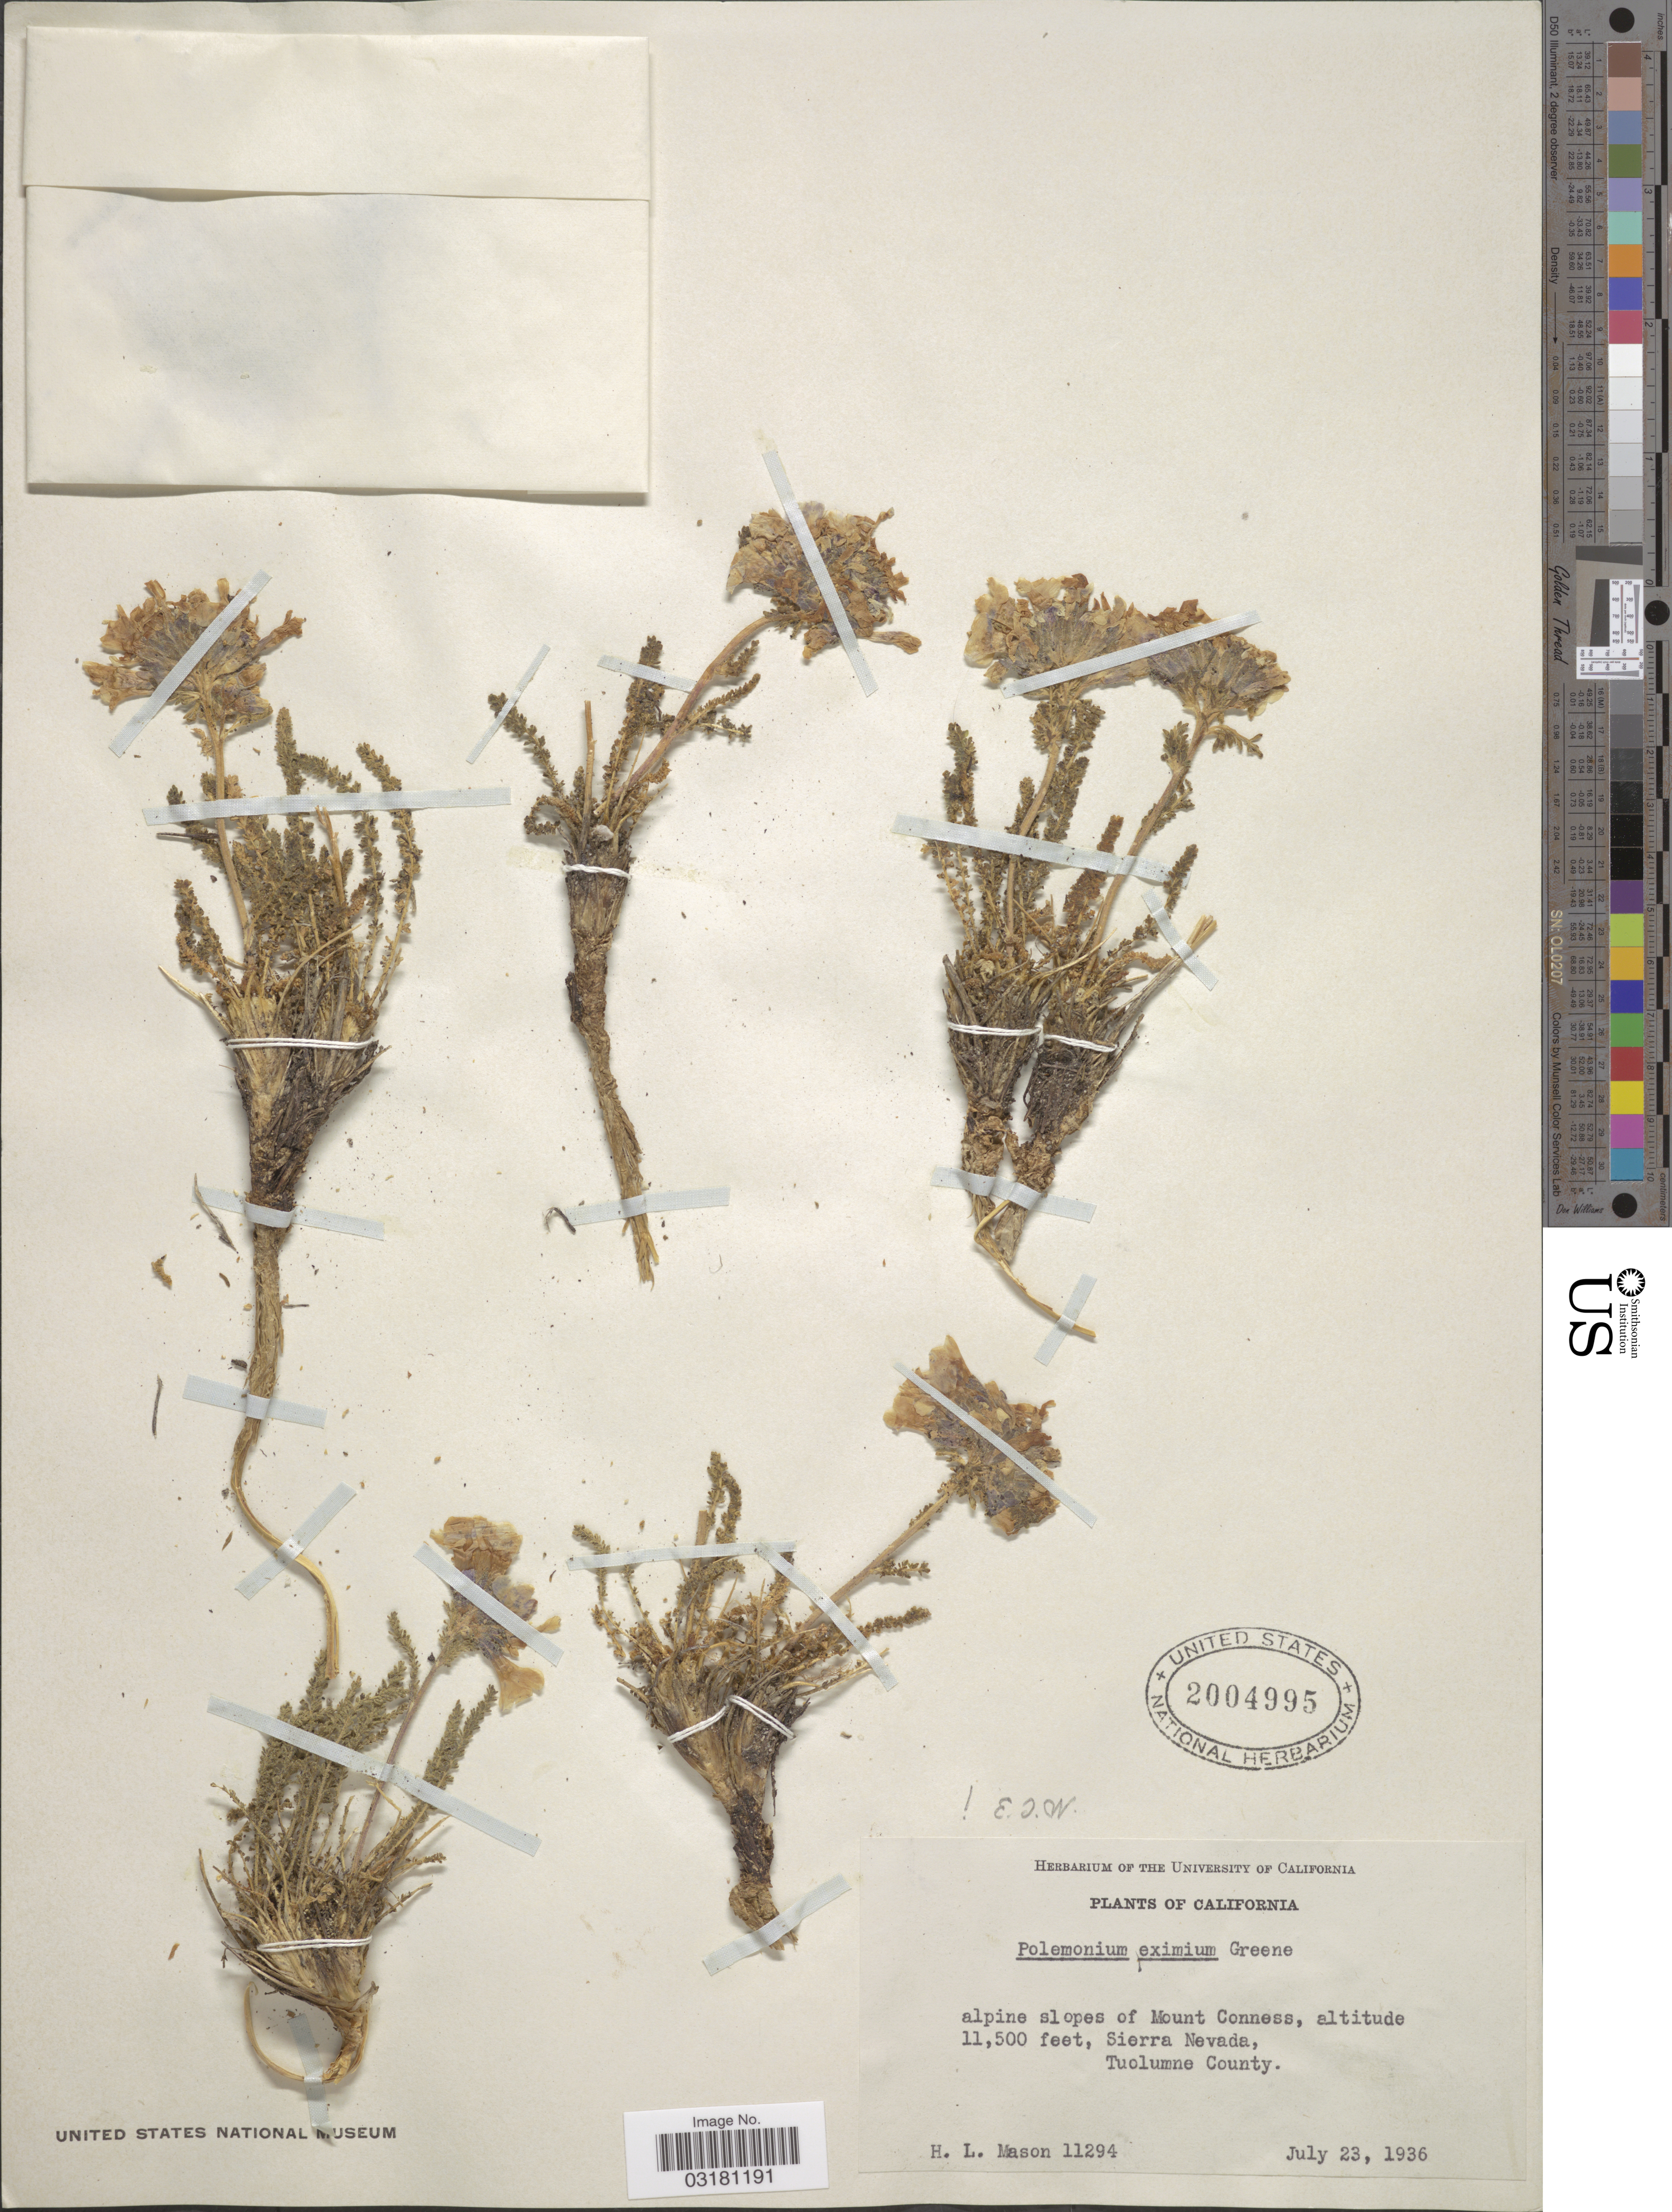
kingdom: Plantae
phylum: Tracheophyta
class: Magnoliopsida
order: Ericales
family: Polemoniaceae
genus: Polemonium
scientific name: Polemonium eximium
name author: Greene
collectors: H. L. Mason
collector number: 11294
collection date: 1936-07-23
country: United States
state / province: California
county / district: Tuolumne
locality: Alpine slopes of Mount Conness, Sierra Nevada, Tuolumne County.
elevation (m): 3505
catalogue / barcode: US 2004995